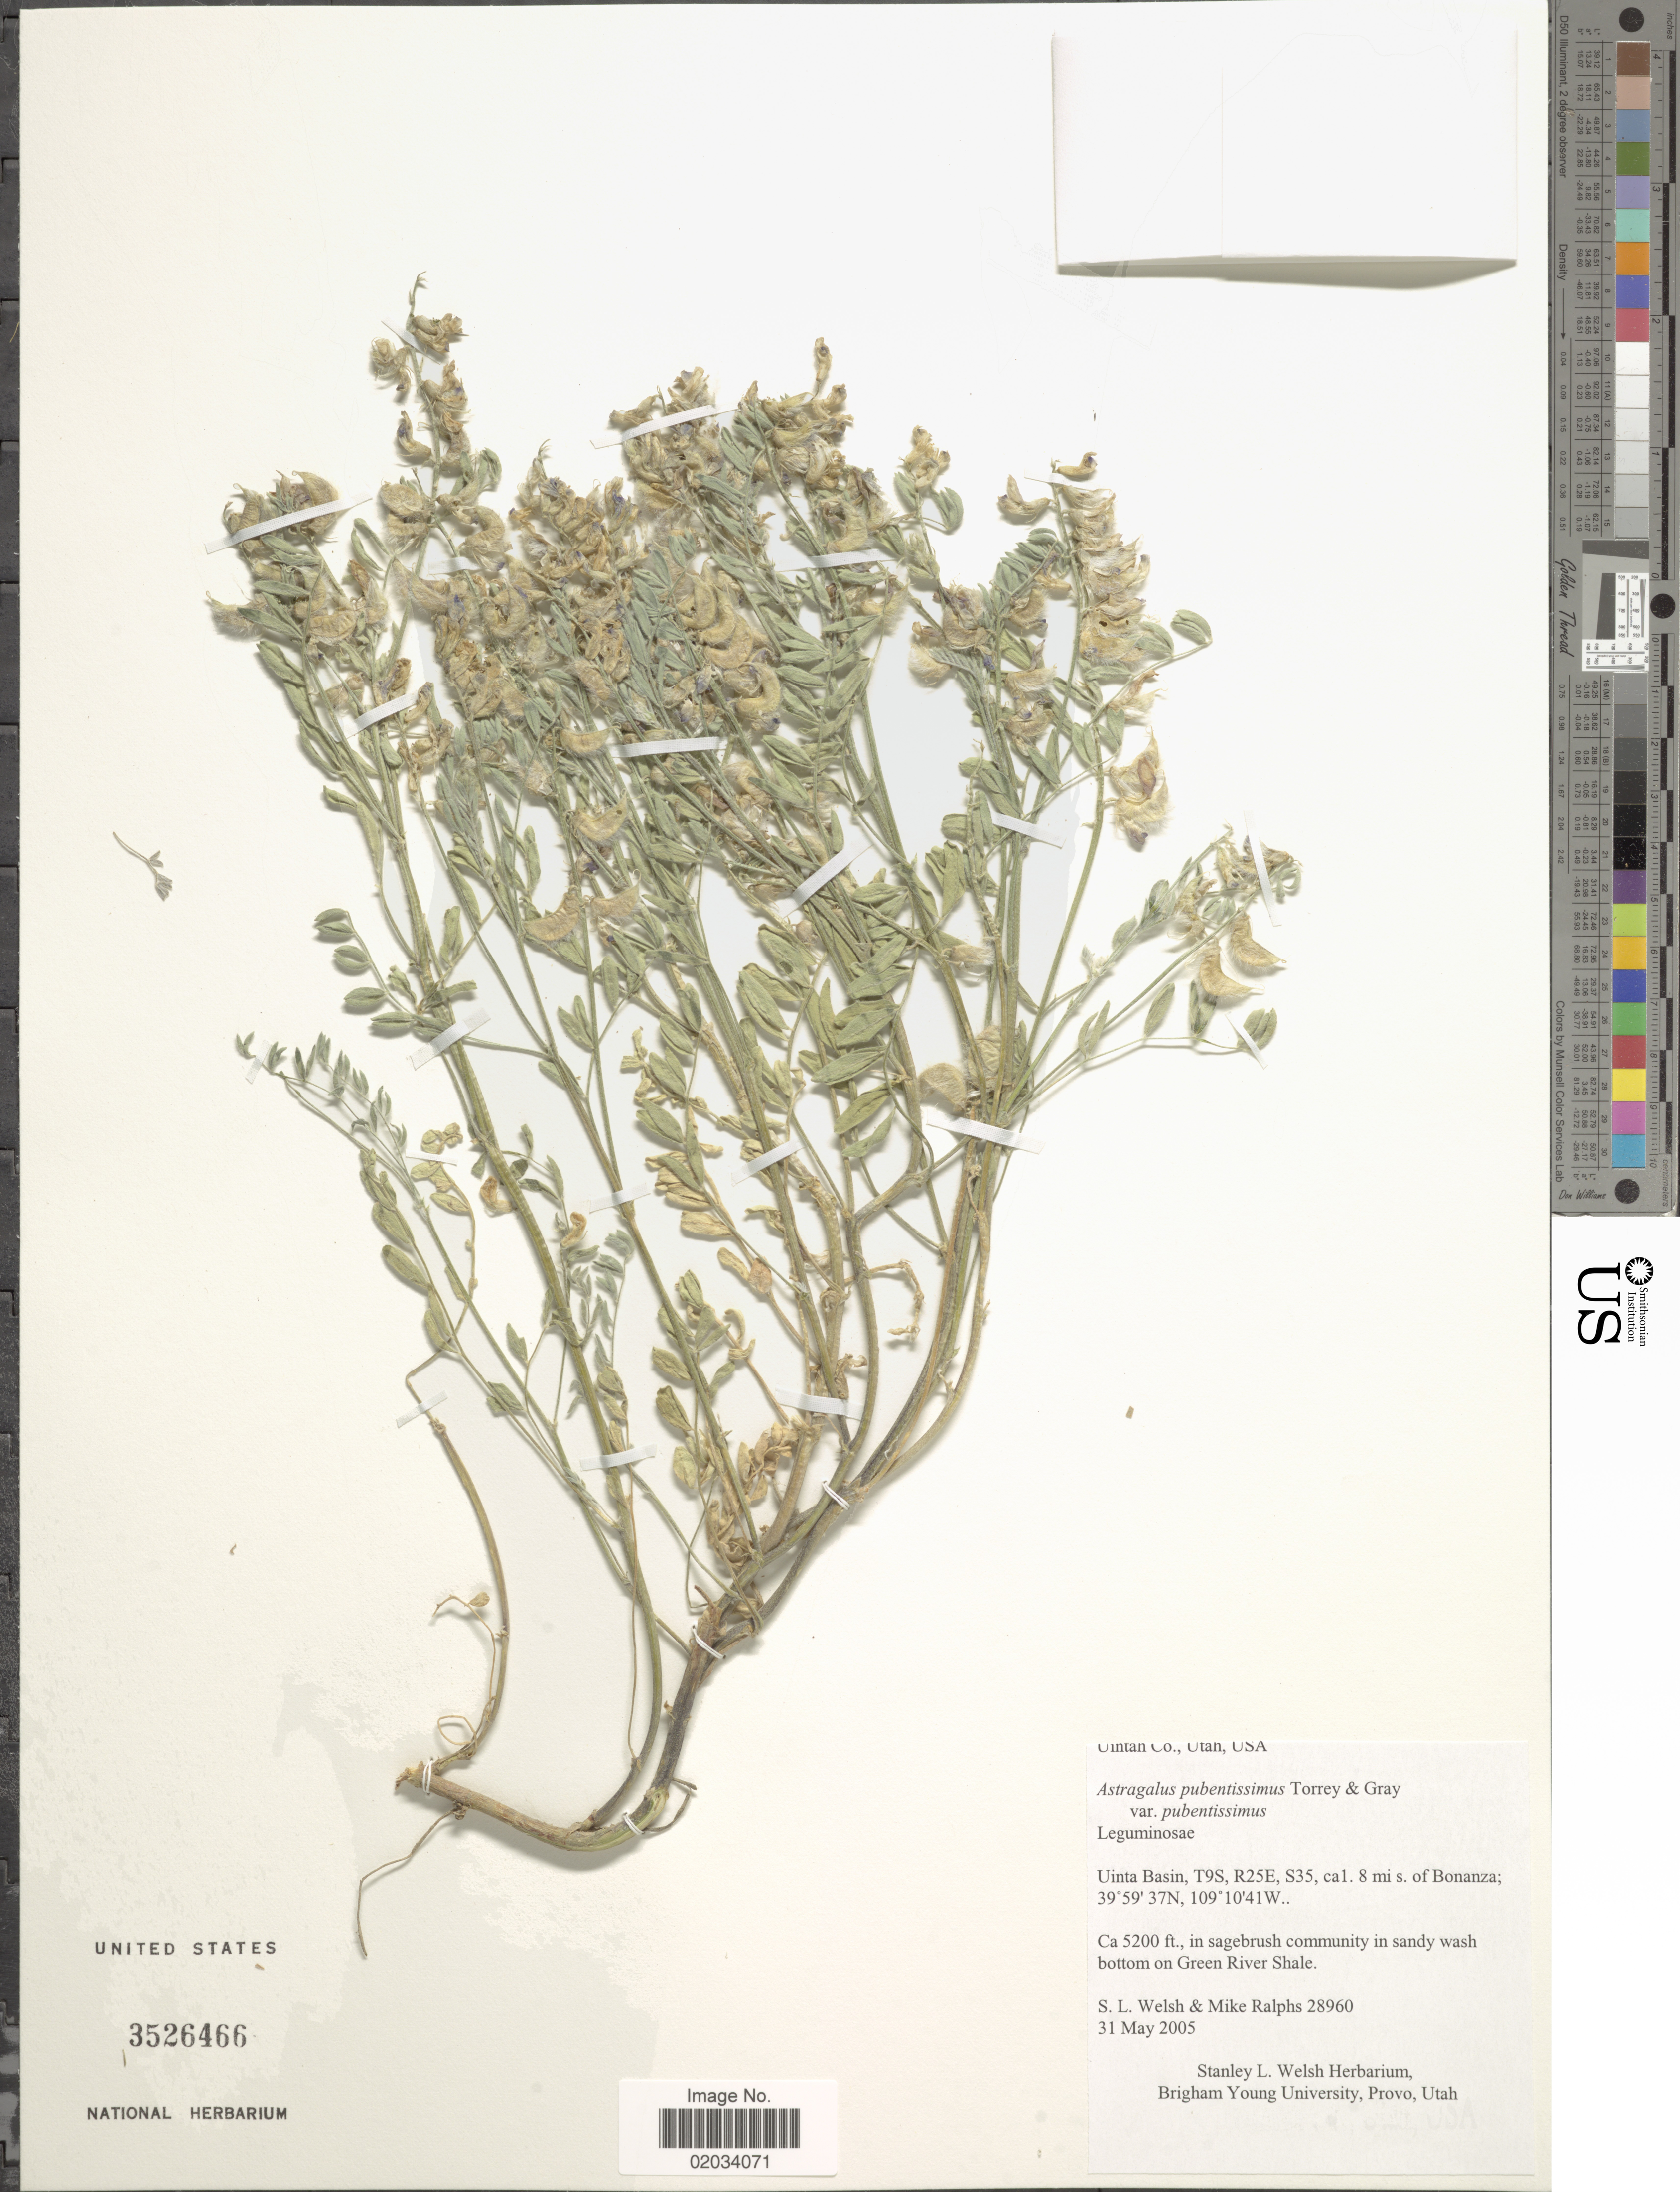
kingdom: Plantae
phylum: Tracheophyta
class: Magnoliopsida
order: Fabales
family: Fabaceae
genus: Astragalus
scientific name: Astragalus pubentissimus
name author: Torr. & A. Gray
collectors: S. Welsh & M. Ralphs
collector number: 28960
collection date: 2005-05-31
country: United States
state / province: Utah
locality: Uintah Co., Utah, USA, Uinta Basin, T9S, R25E, S35, 8 mi. s of Bonanza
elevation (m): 1585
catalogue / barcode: US 3526466